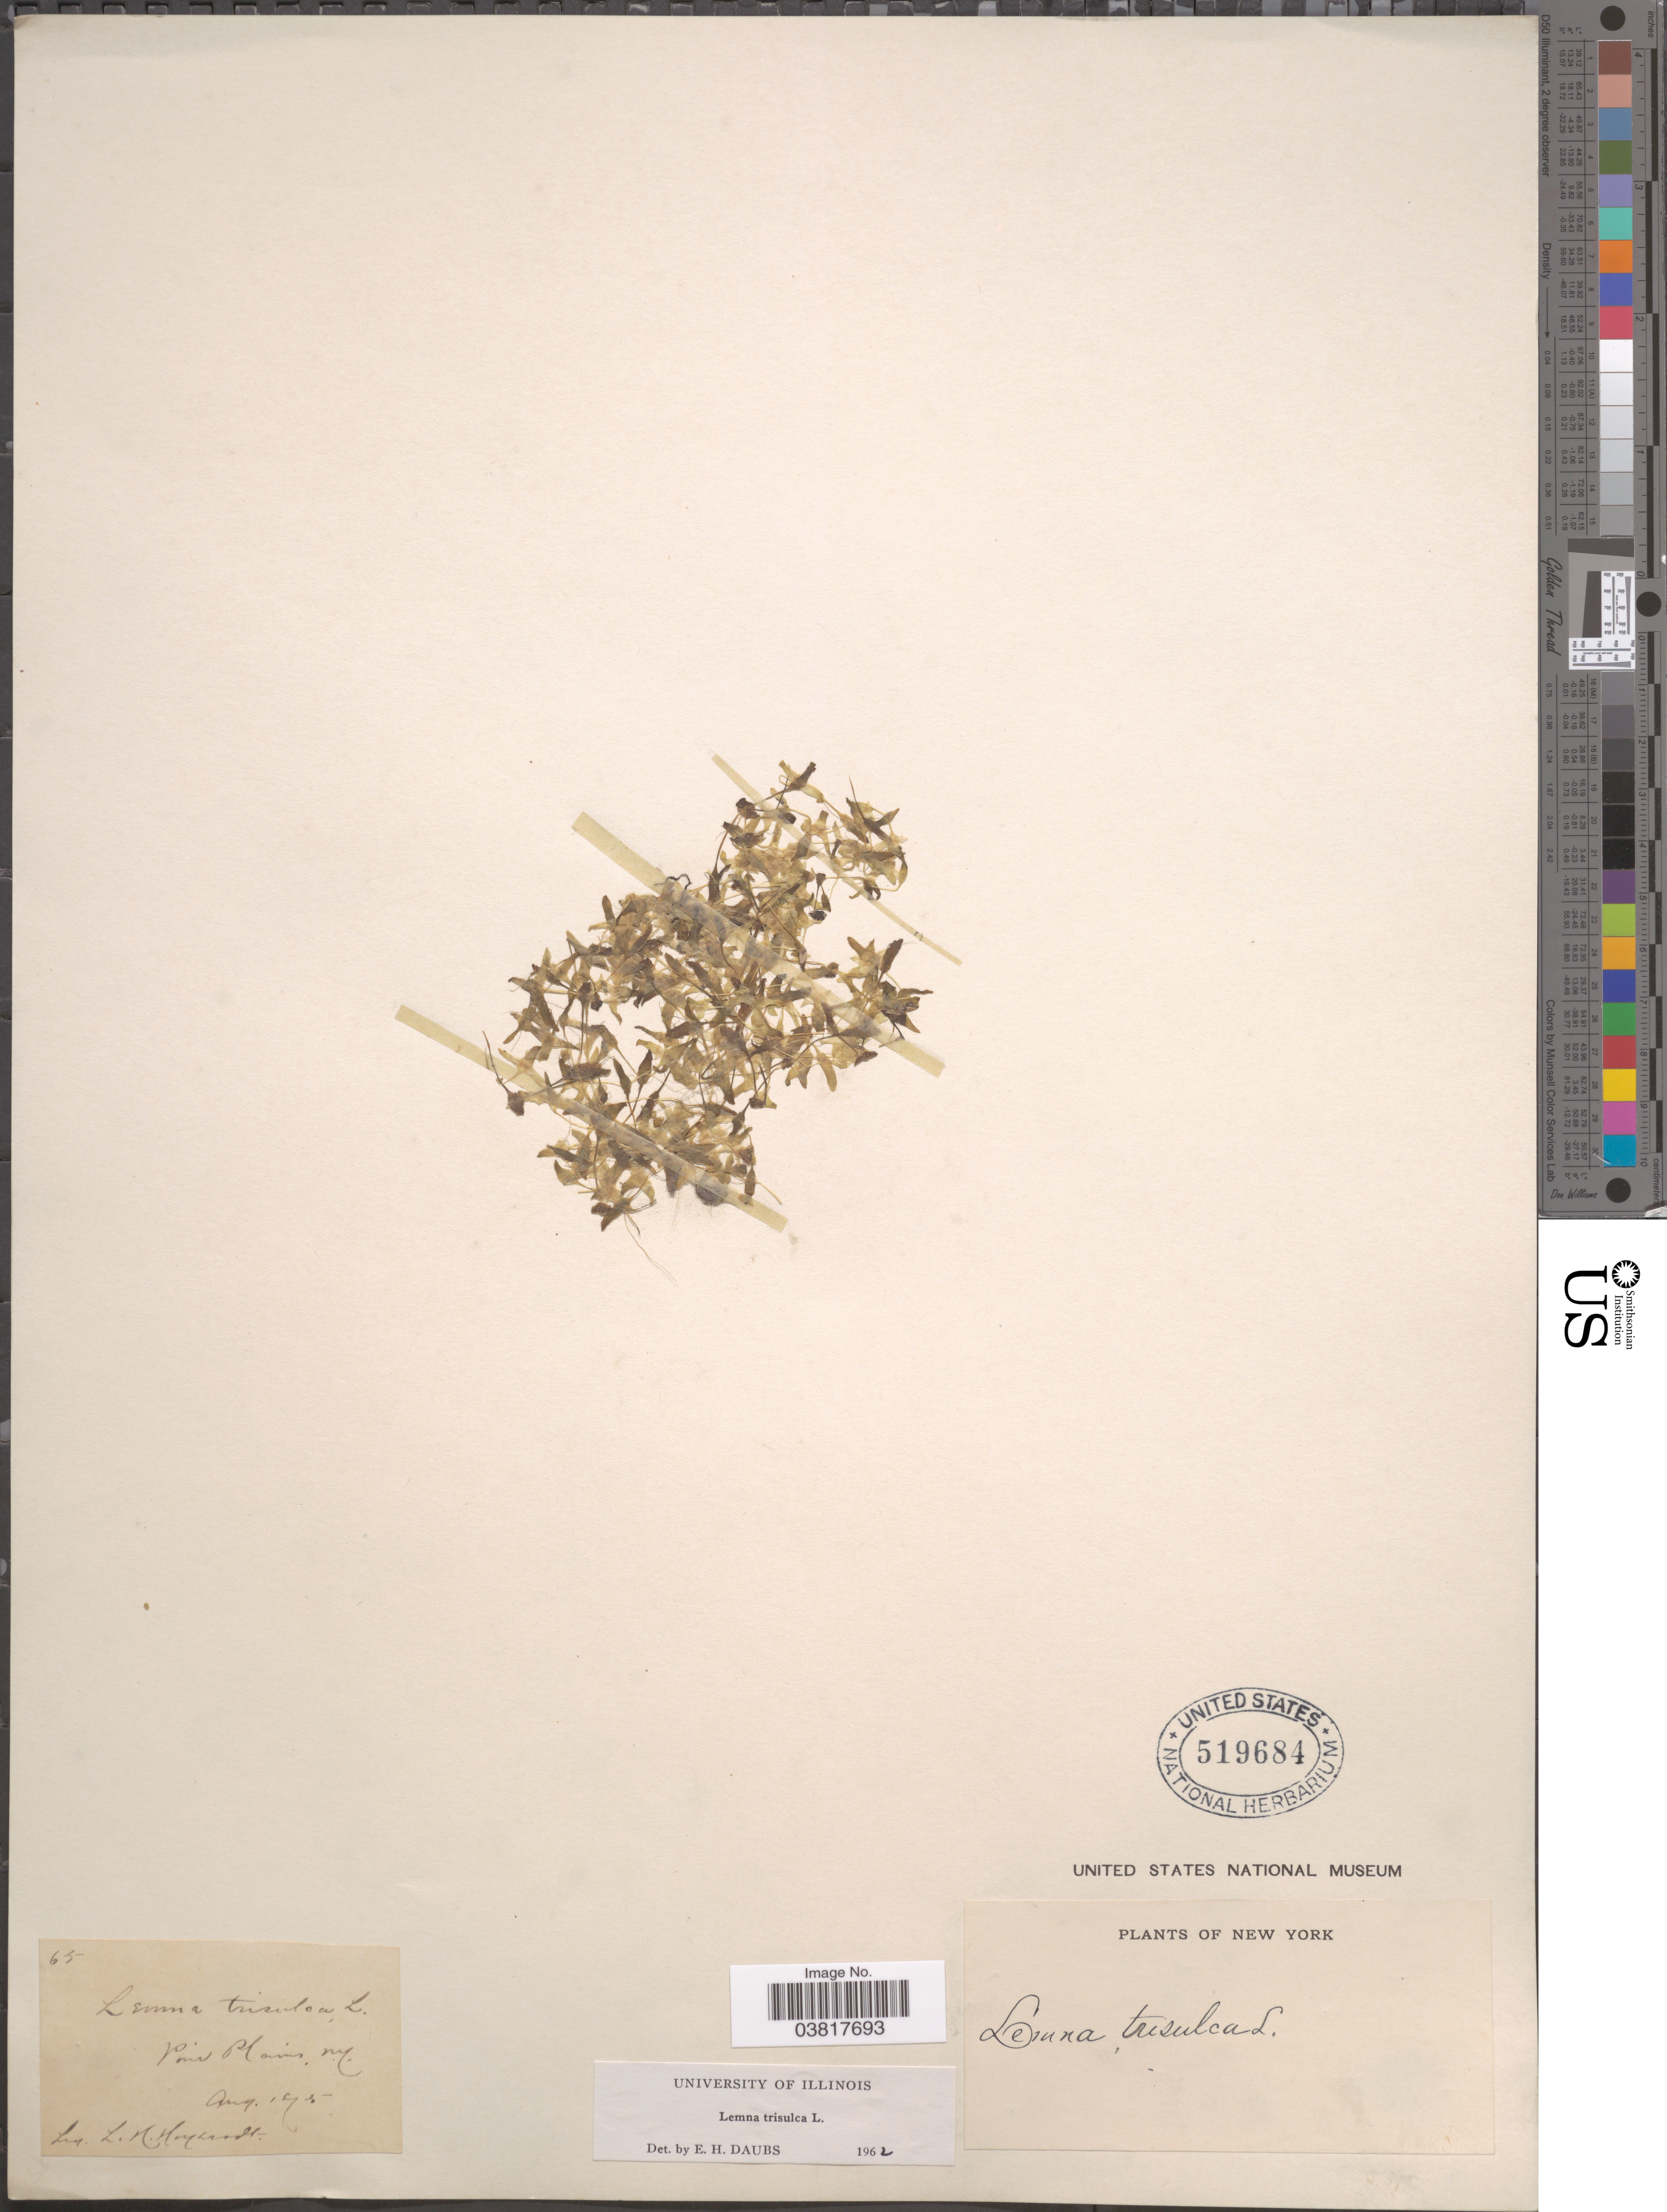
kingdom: Plantae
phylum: Tracheophyta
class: Liliopsida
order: Alismatales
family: Araceae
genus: Lemna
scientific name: Lemna trisulca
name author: L.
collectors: L. Hoysradt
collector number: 65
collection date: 1875-08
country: United States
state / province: New York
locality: Pine Plains.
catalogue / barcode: US 519684